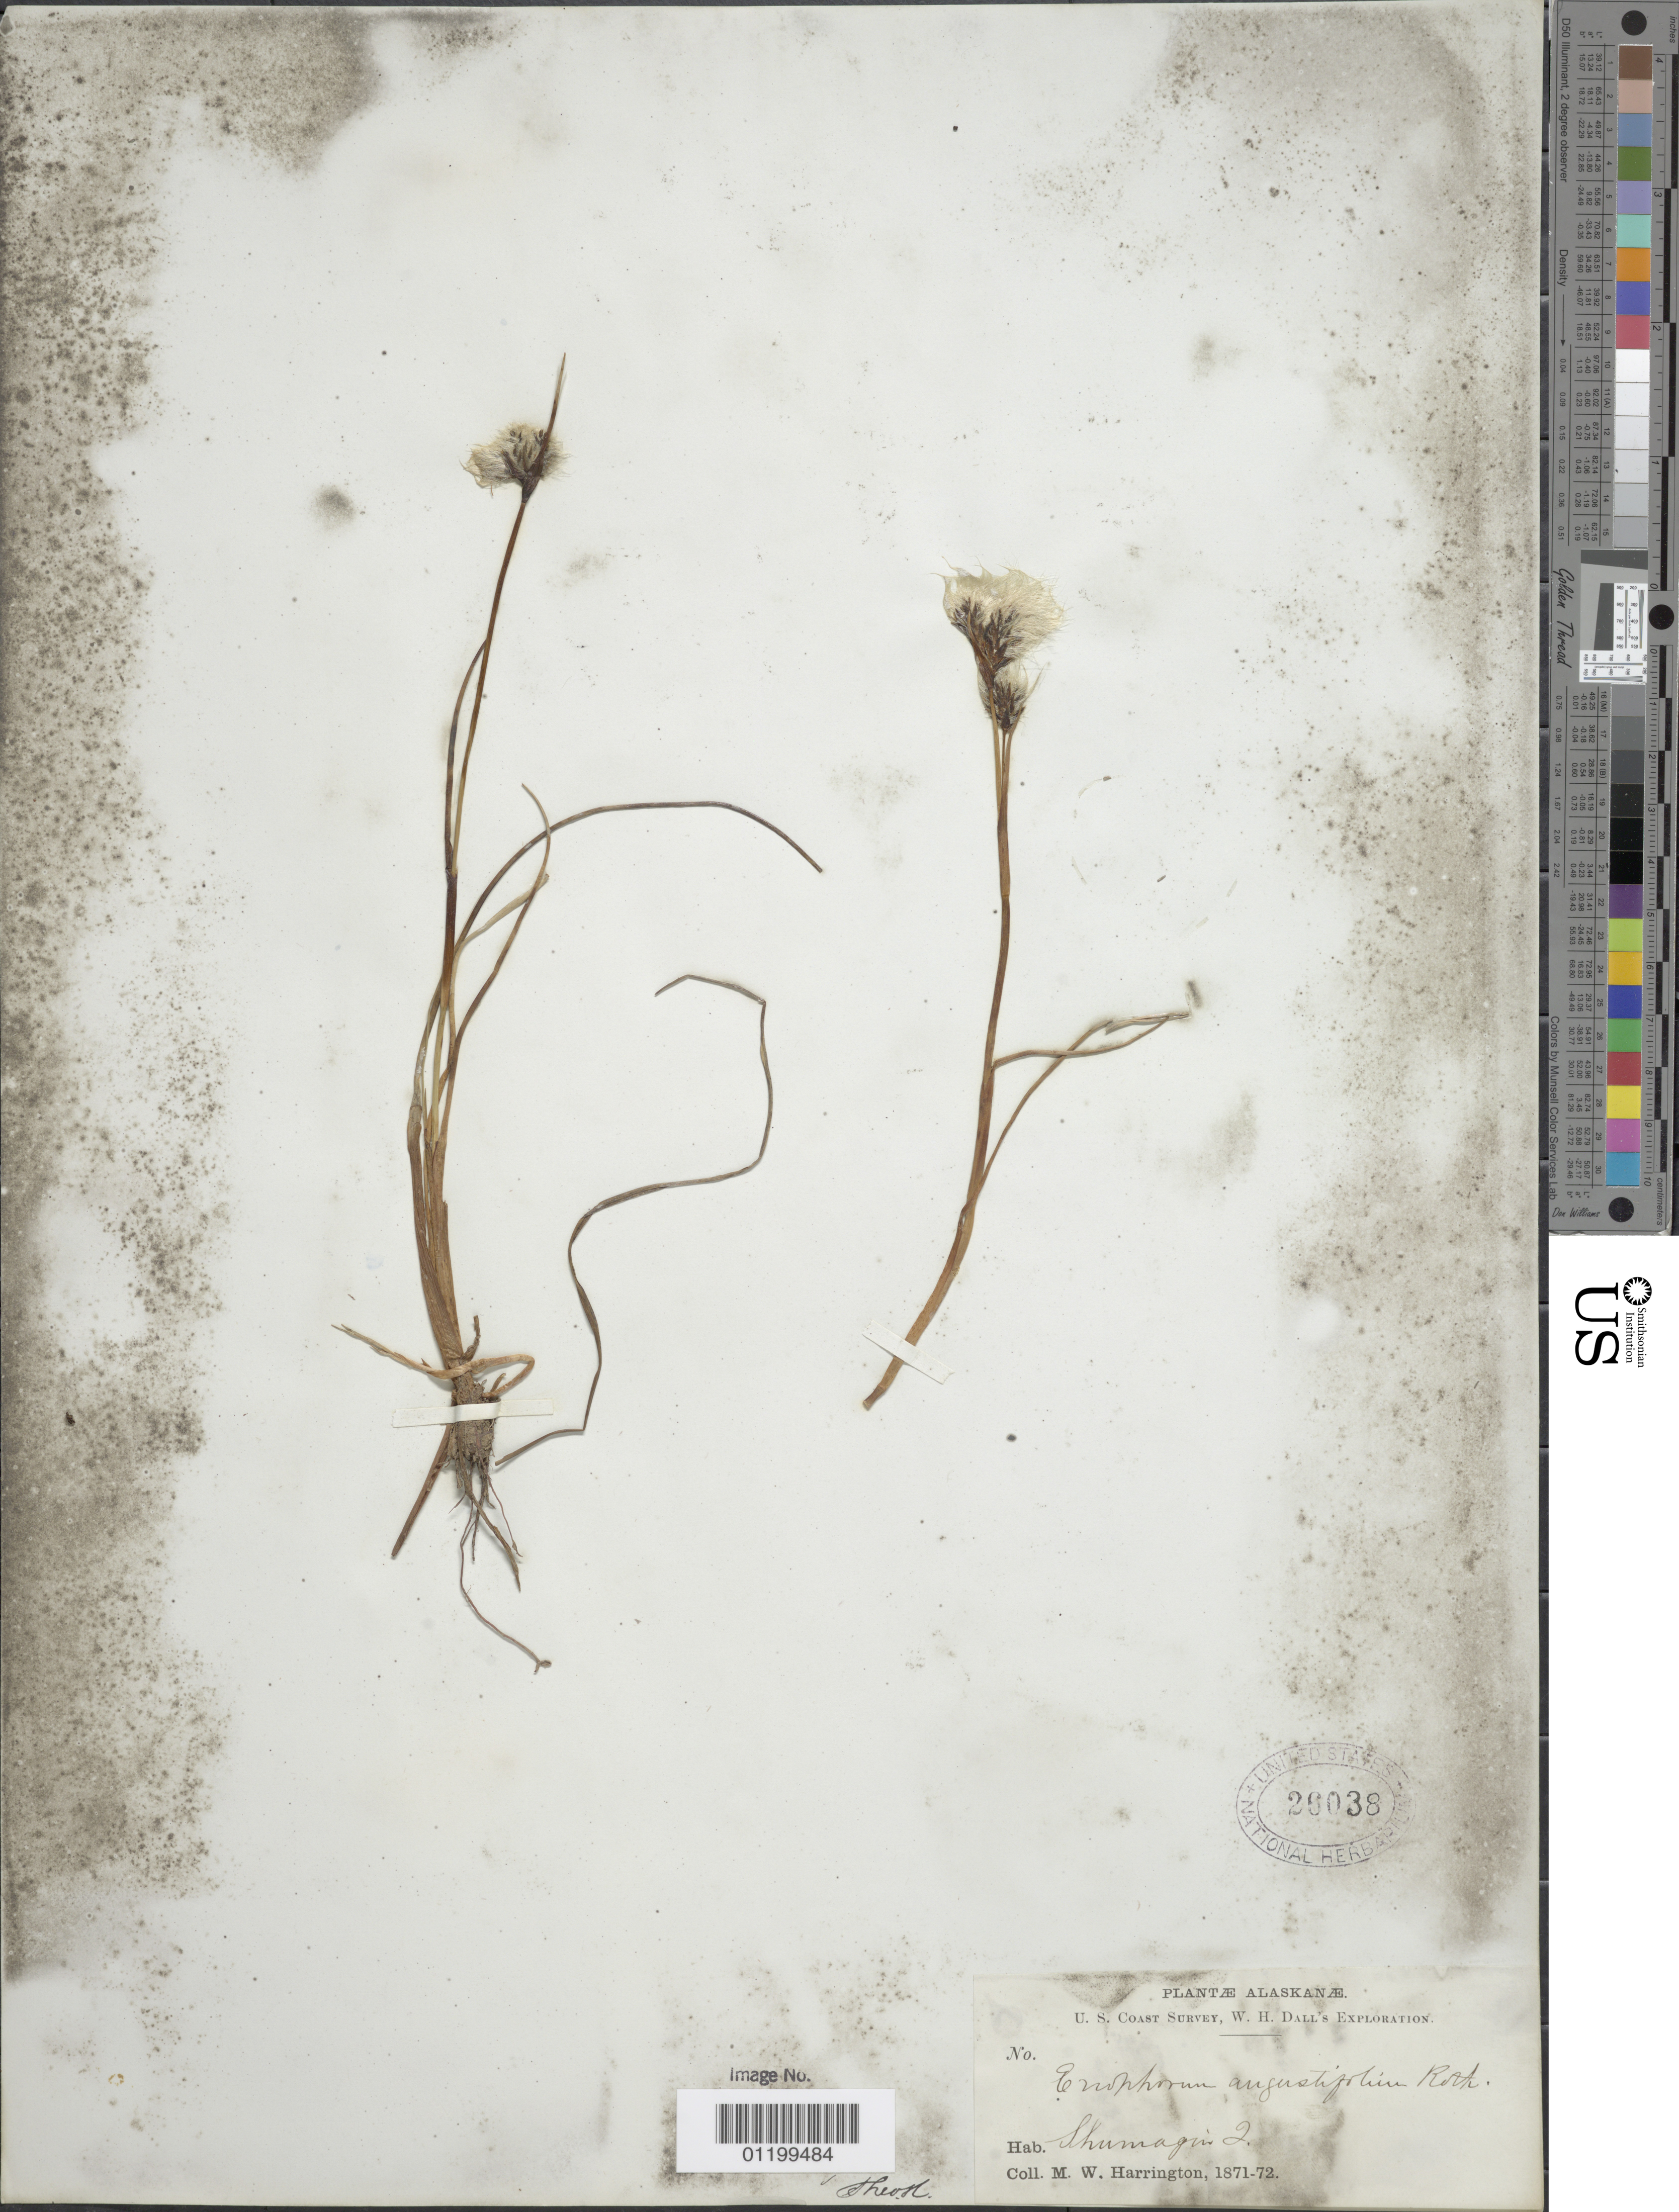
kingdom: Plantae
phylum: Tracheophyta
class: Liliopsida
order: Poales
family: Cyperaceae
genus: Eriophorum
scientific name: Eriophorum angustifolium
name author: Honck.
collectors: M. W. Harrington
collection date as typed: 1871 to -- --- 1872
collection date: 1871/1872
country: United States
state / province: Alaska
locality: Shumagin Island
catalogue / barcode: US 26038